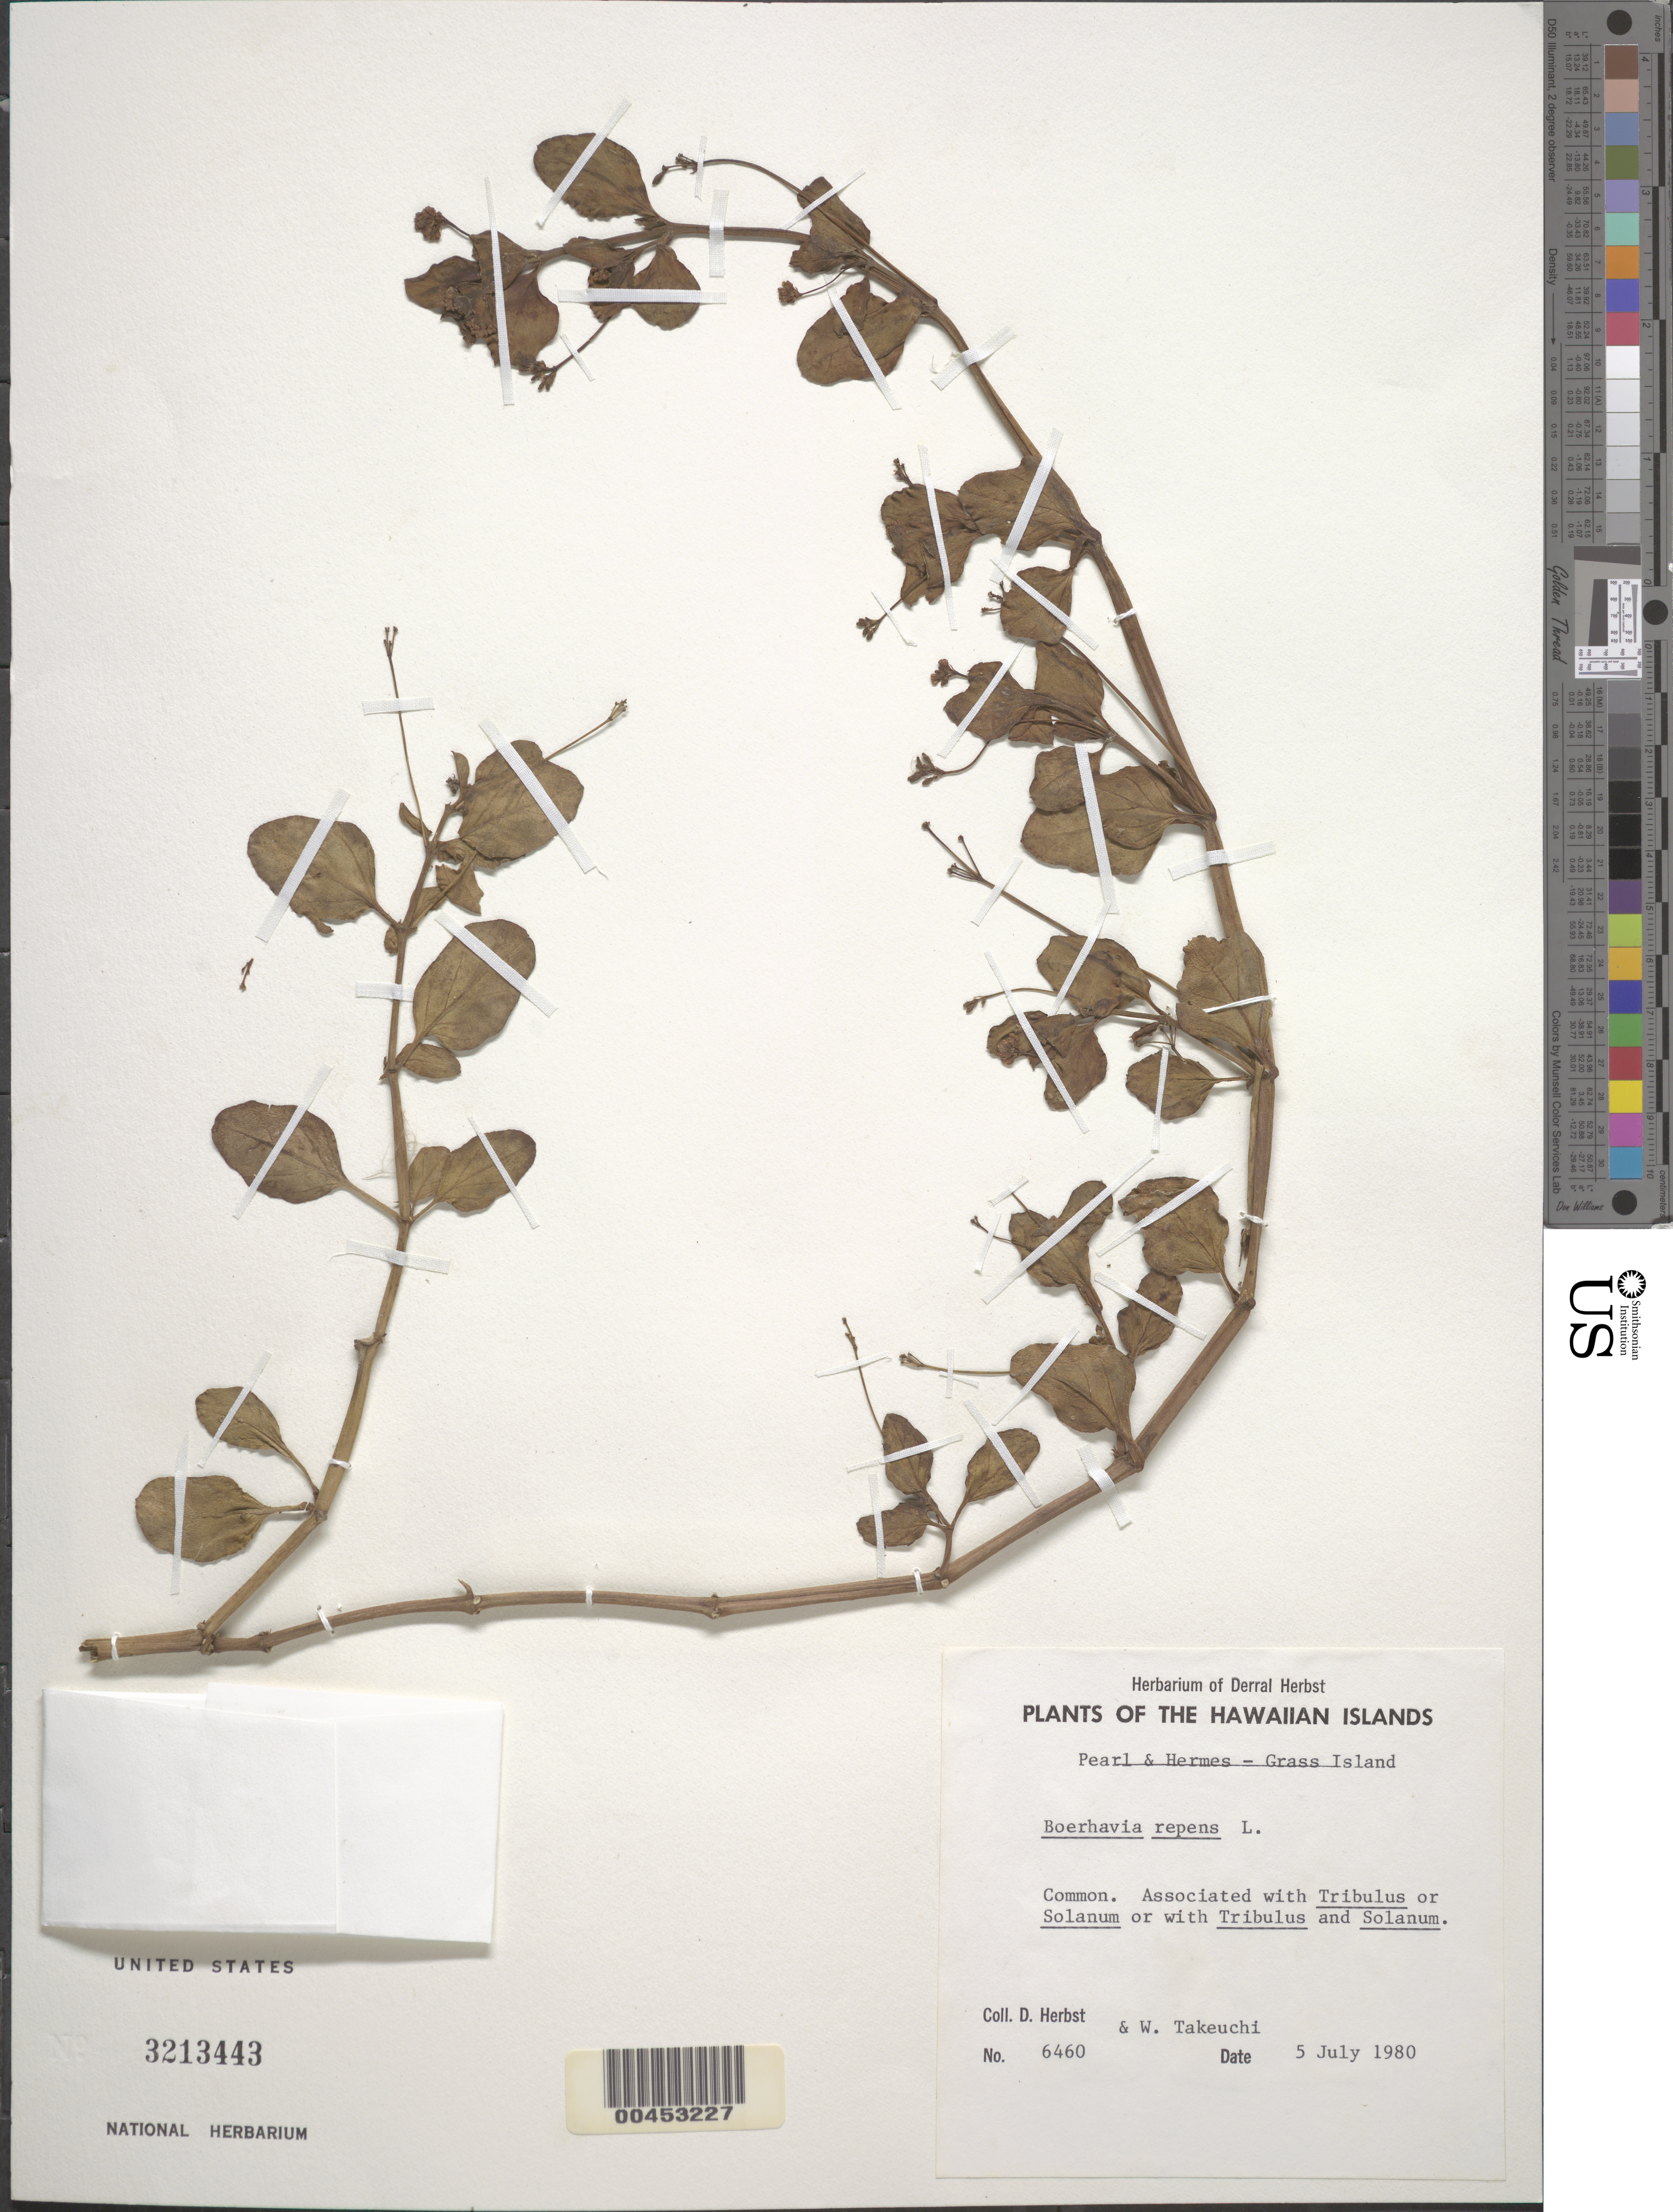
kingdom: Plantae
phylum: Tracheophyta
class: Magnoliopsida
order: Caryophyllales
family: Nyctaginaceae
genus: Boerhavia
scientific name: Boerhavia repens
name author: L.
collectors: D. R. Herbst & W. N. Takeuchi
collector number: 6460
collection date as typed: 5 Jul 1980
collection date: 1980-07-05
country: United States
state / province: Hawaii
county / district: Honolulu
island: Pearl and Hermes Atoll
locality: Grass Islet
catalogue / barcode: US 3213443